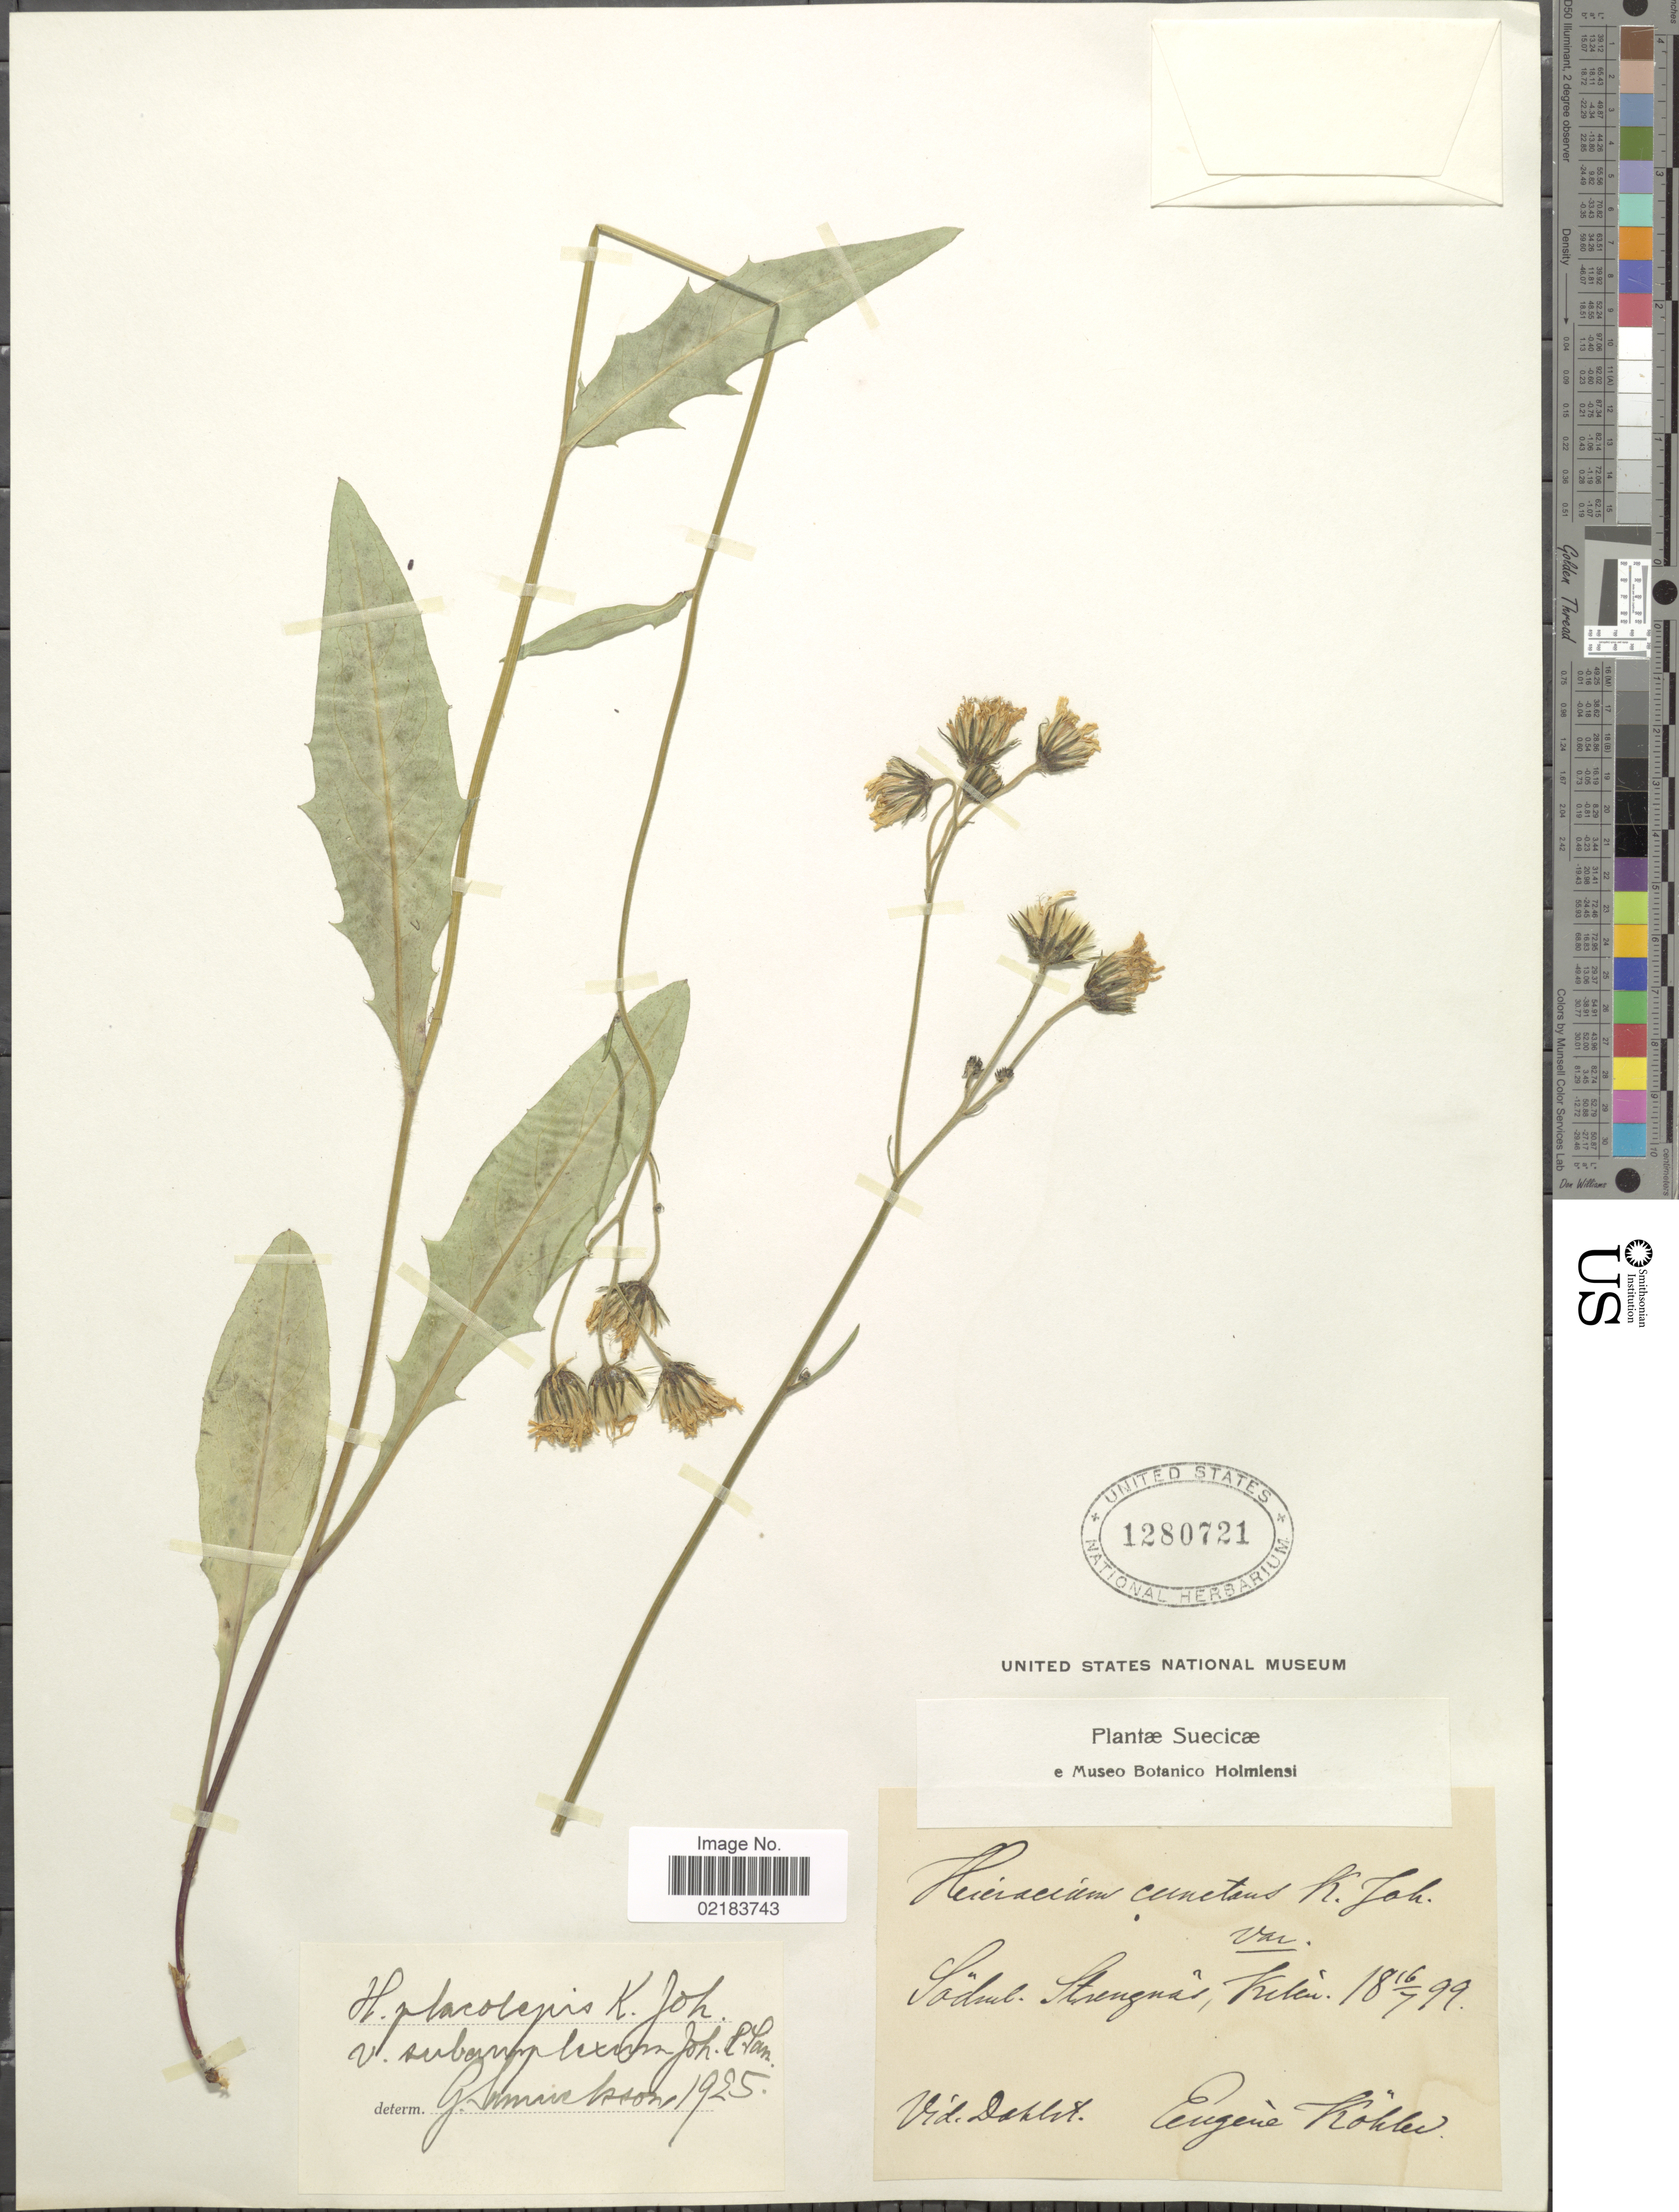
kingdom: Plantae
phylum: Tracheophyta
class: Magnoliopsida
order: Asterales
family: Asteraceae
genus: Hieracium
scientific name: Hieracium placolepis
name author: Johanss.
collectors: E. Kohler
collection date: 1899-07-16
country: Sweden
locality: Södml. Strangnas, Kelen. [interpreted]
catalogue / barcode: US 1280721